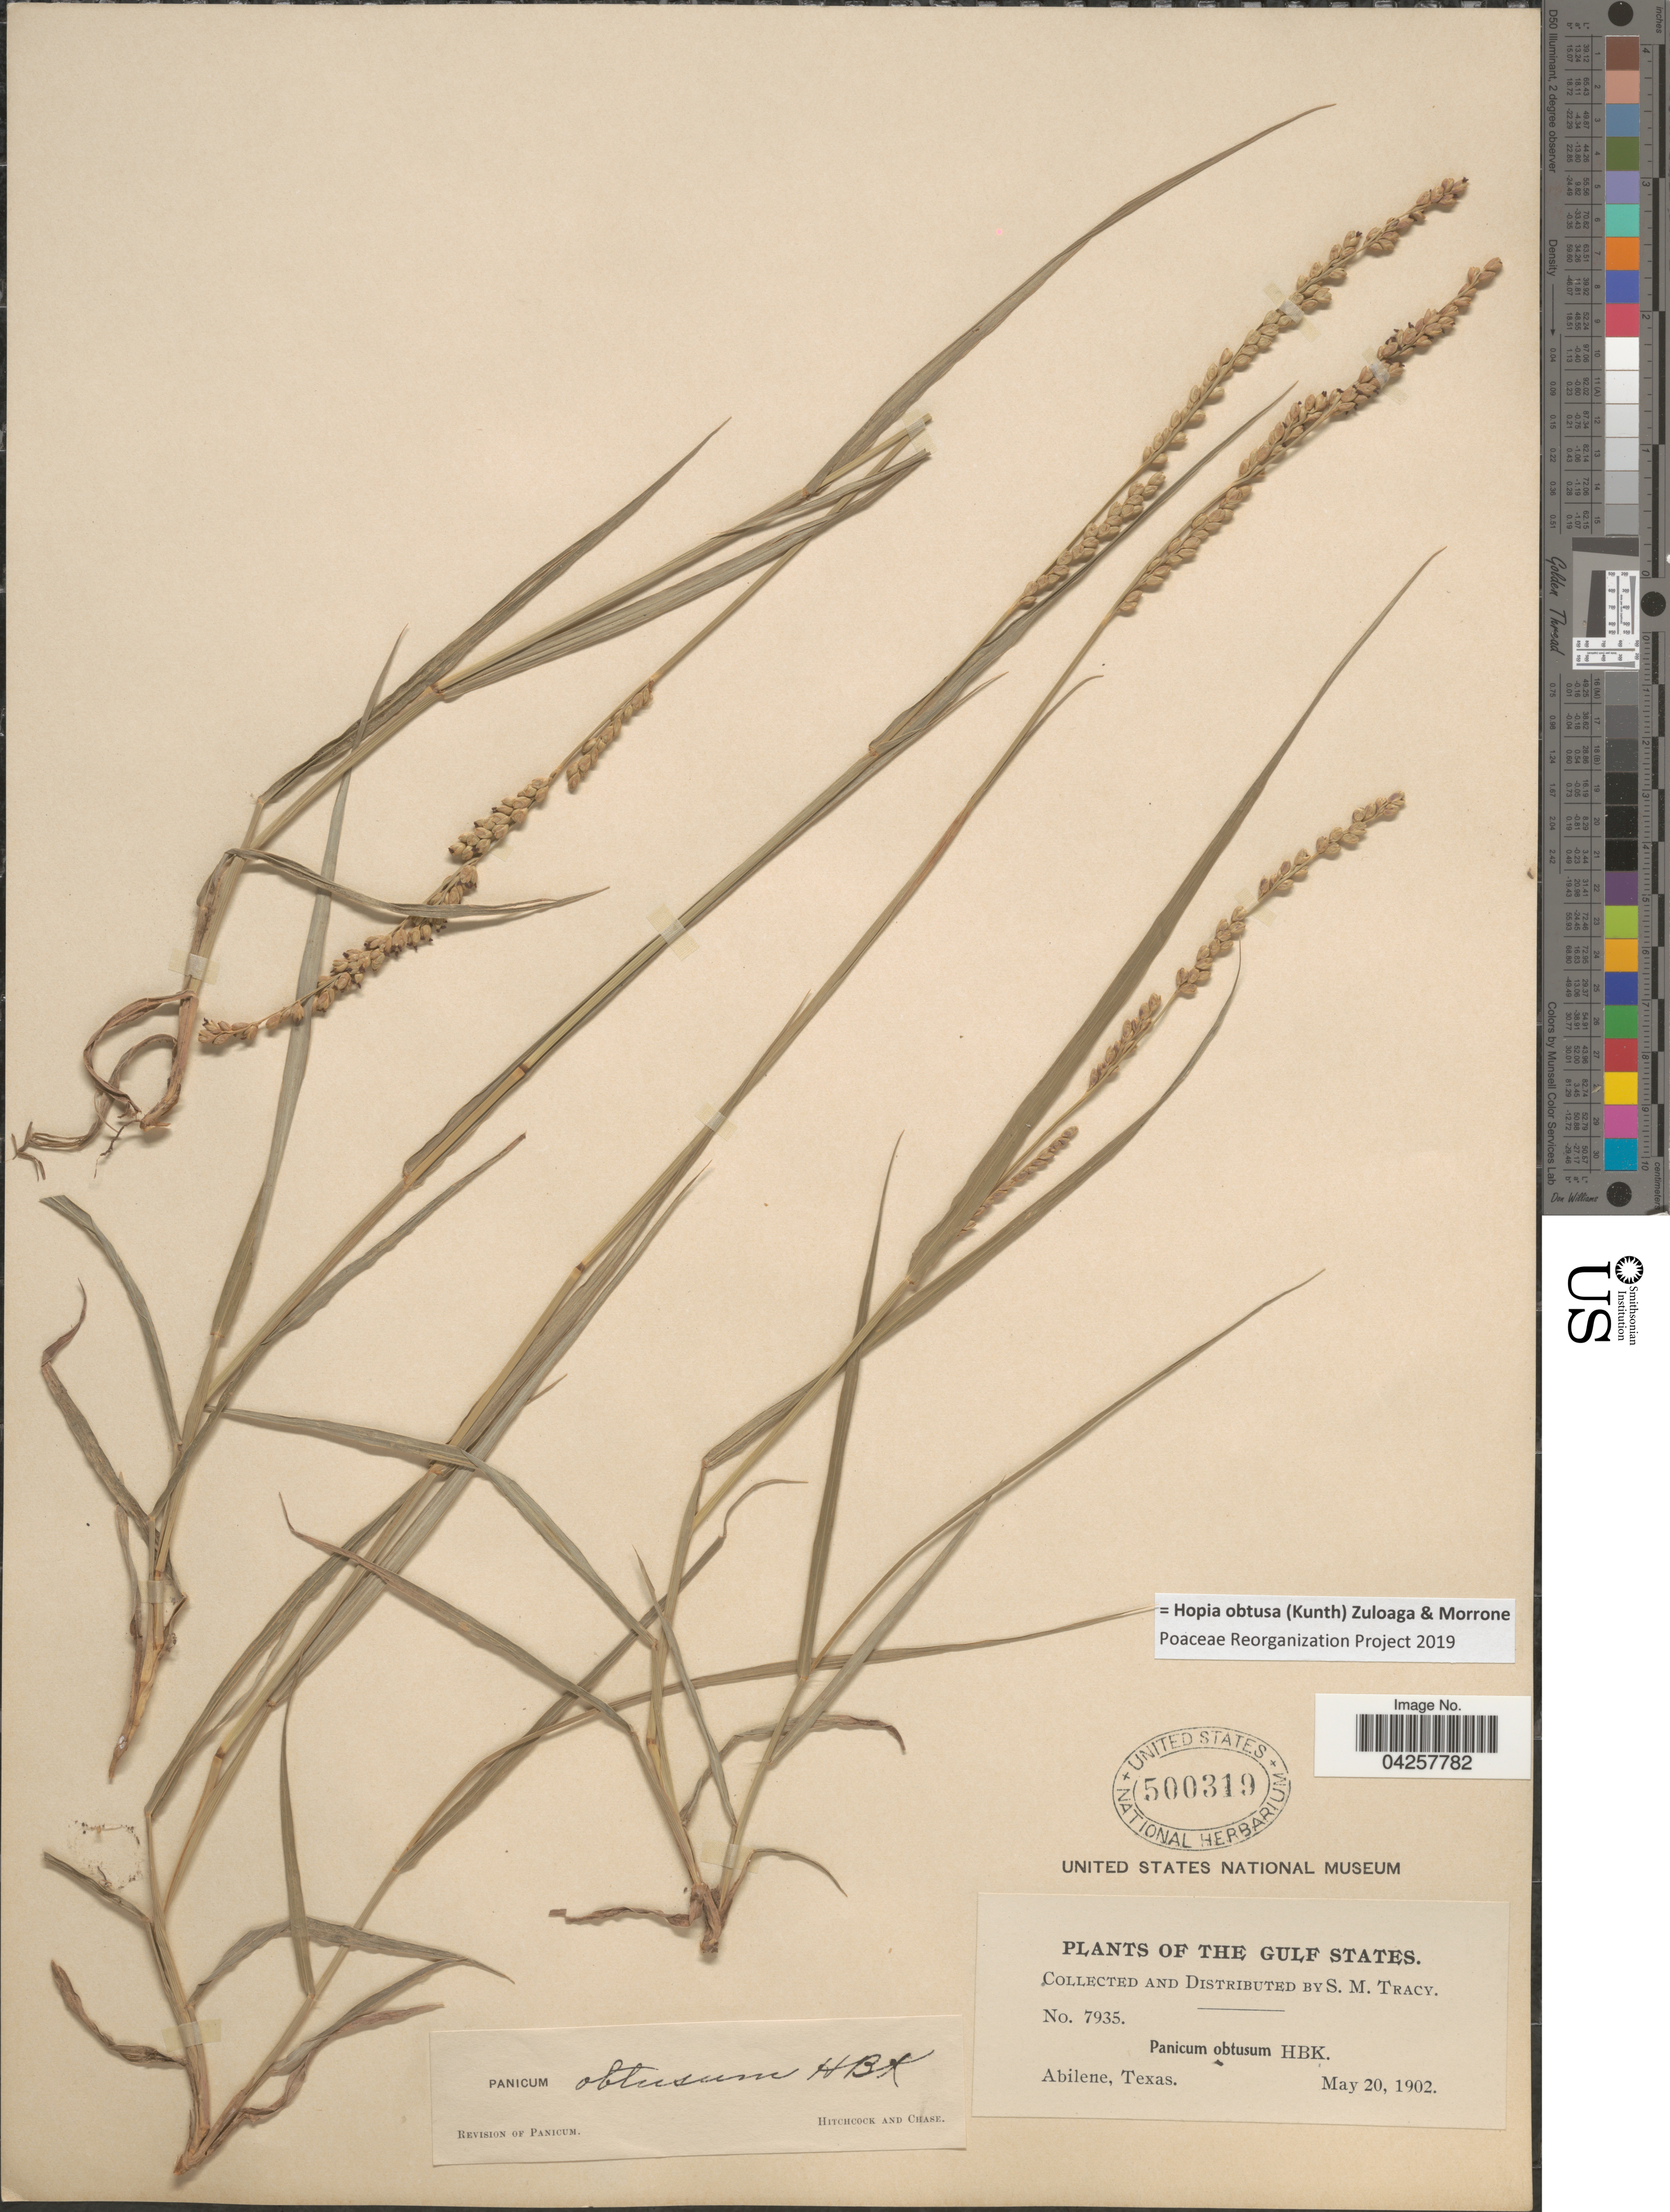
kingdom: Plantae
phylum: Tracheophyta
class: Liliopsida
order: Poales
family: Poaceae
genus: Hopia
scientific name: Hopia obtusa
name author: (Kunth) Zuloaga & Morrone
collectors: S. M. Tracy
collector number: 7935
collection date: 1902-05-20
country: United States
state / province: Texas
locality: Gulf States. Abilene.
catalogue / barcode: US 500319